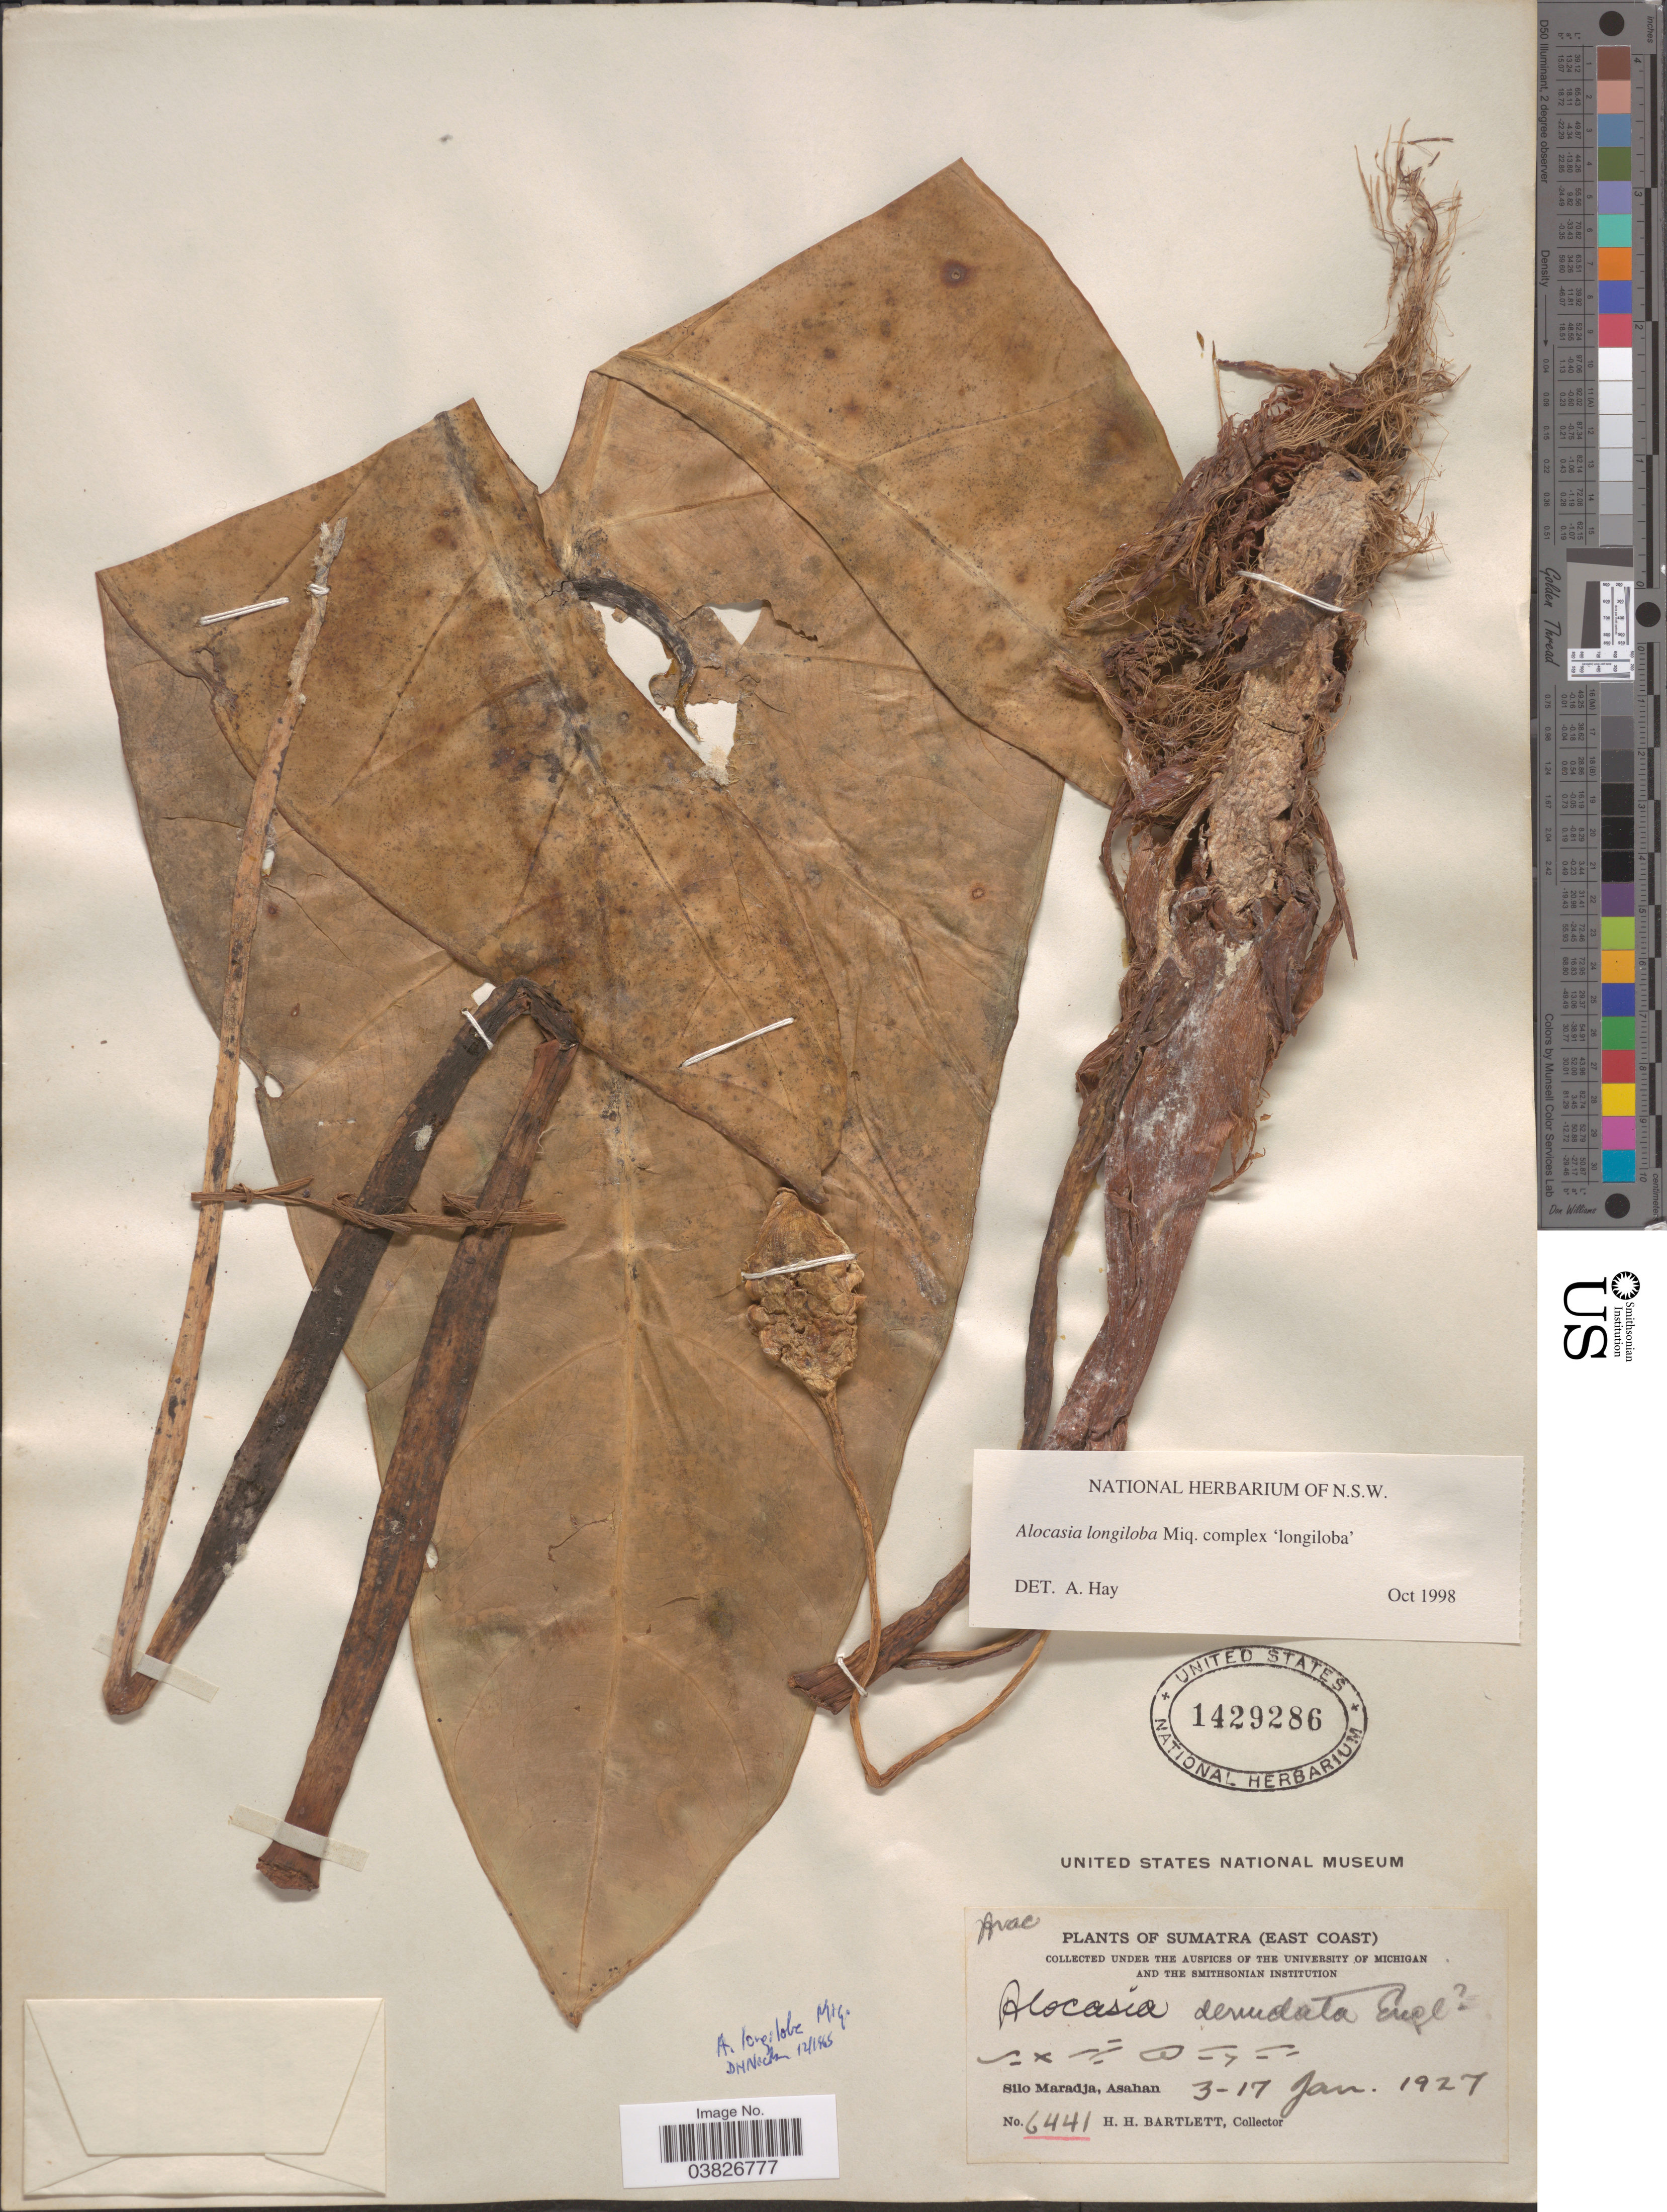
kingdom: Plantae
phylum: Tracheophyta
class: Liliopsida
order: Alismatales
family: Araceae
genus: Alocasia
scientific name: Alocasia longiloba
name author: Miq.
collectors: H. H. Bartlett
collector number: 6441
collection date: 1927-01-03/1927-01-17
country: Indonesia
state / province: Sumatra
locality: (East Coast). Silo Maradja, Asahan.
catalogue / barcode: US 1429286